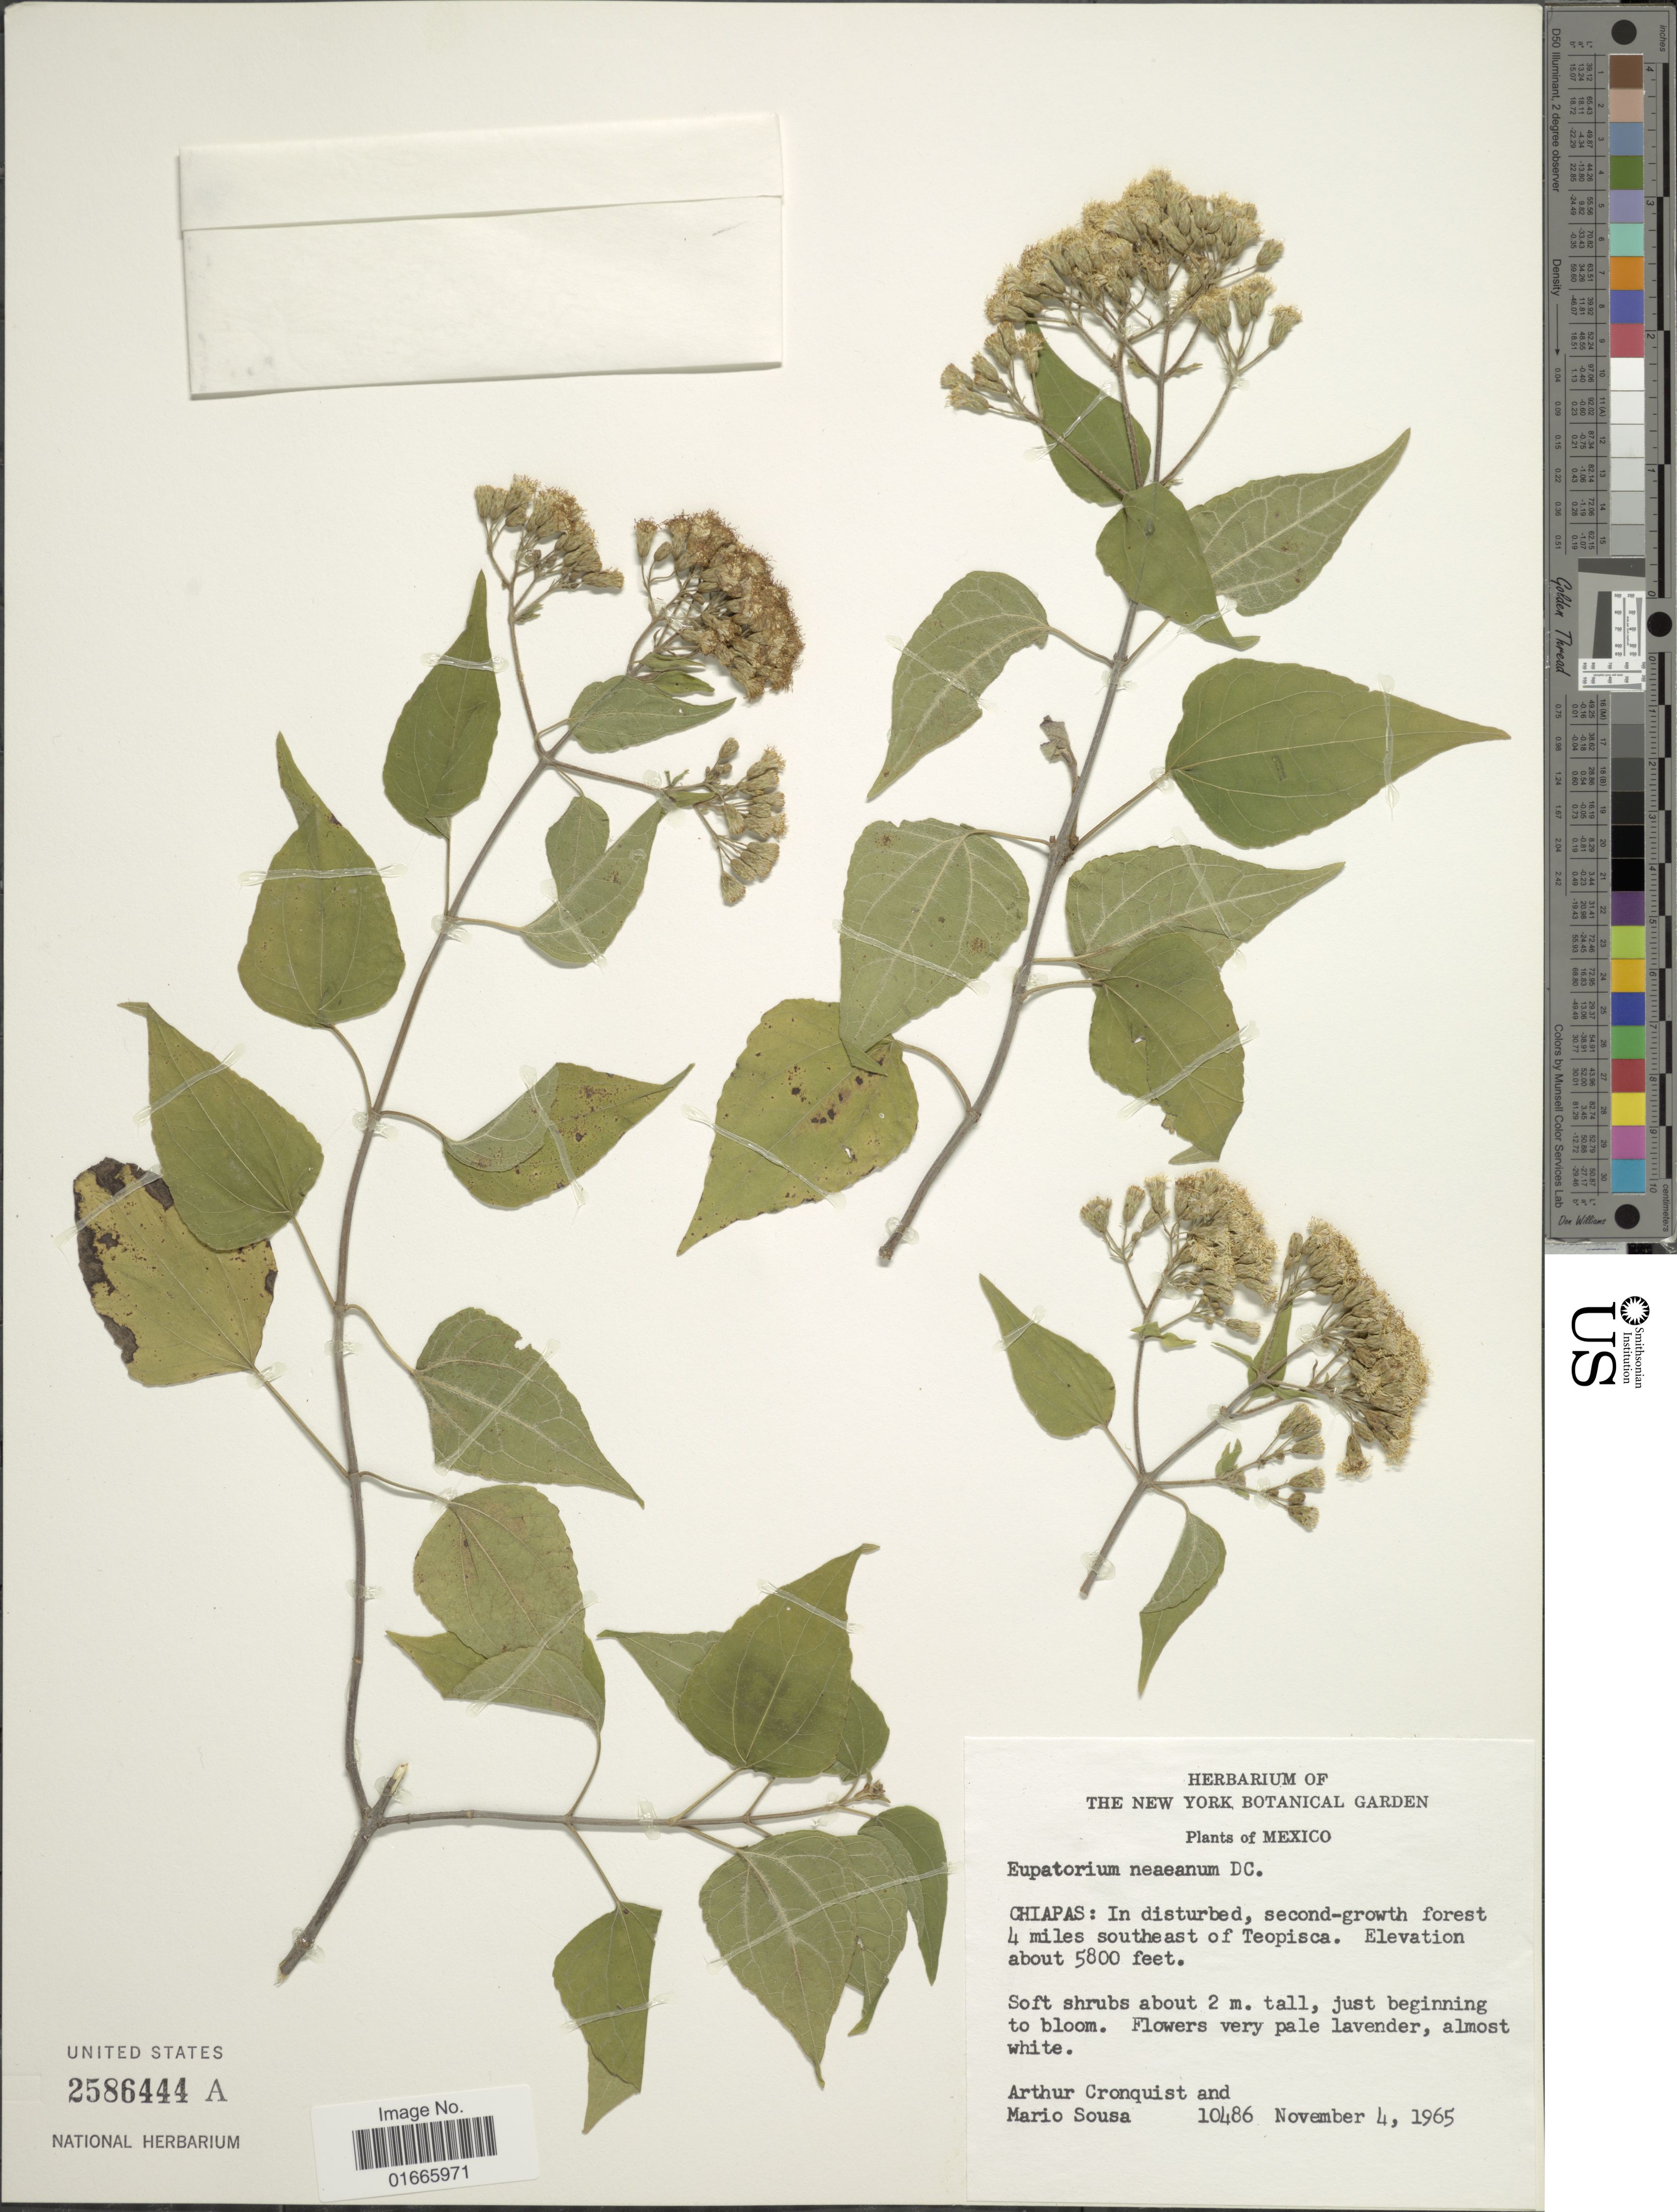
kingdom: Plantae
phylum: Tracheophyta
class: Magnoliopsida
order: Asterales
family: Asteraceae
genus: Chromolaena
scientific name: Chromolaena neaeanum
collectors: A. J. Cronquist & M. Sousa S.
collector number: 10486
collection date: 1965-11-04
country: Mexico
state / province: Chiapas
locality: Chiapas: 4 miles southeast of Teopisca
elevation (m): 1768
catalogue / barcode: US 2586444A